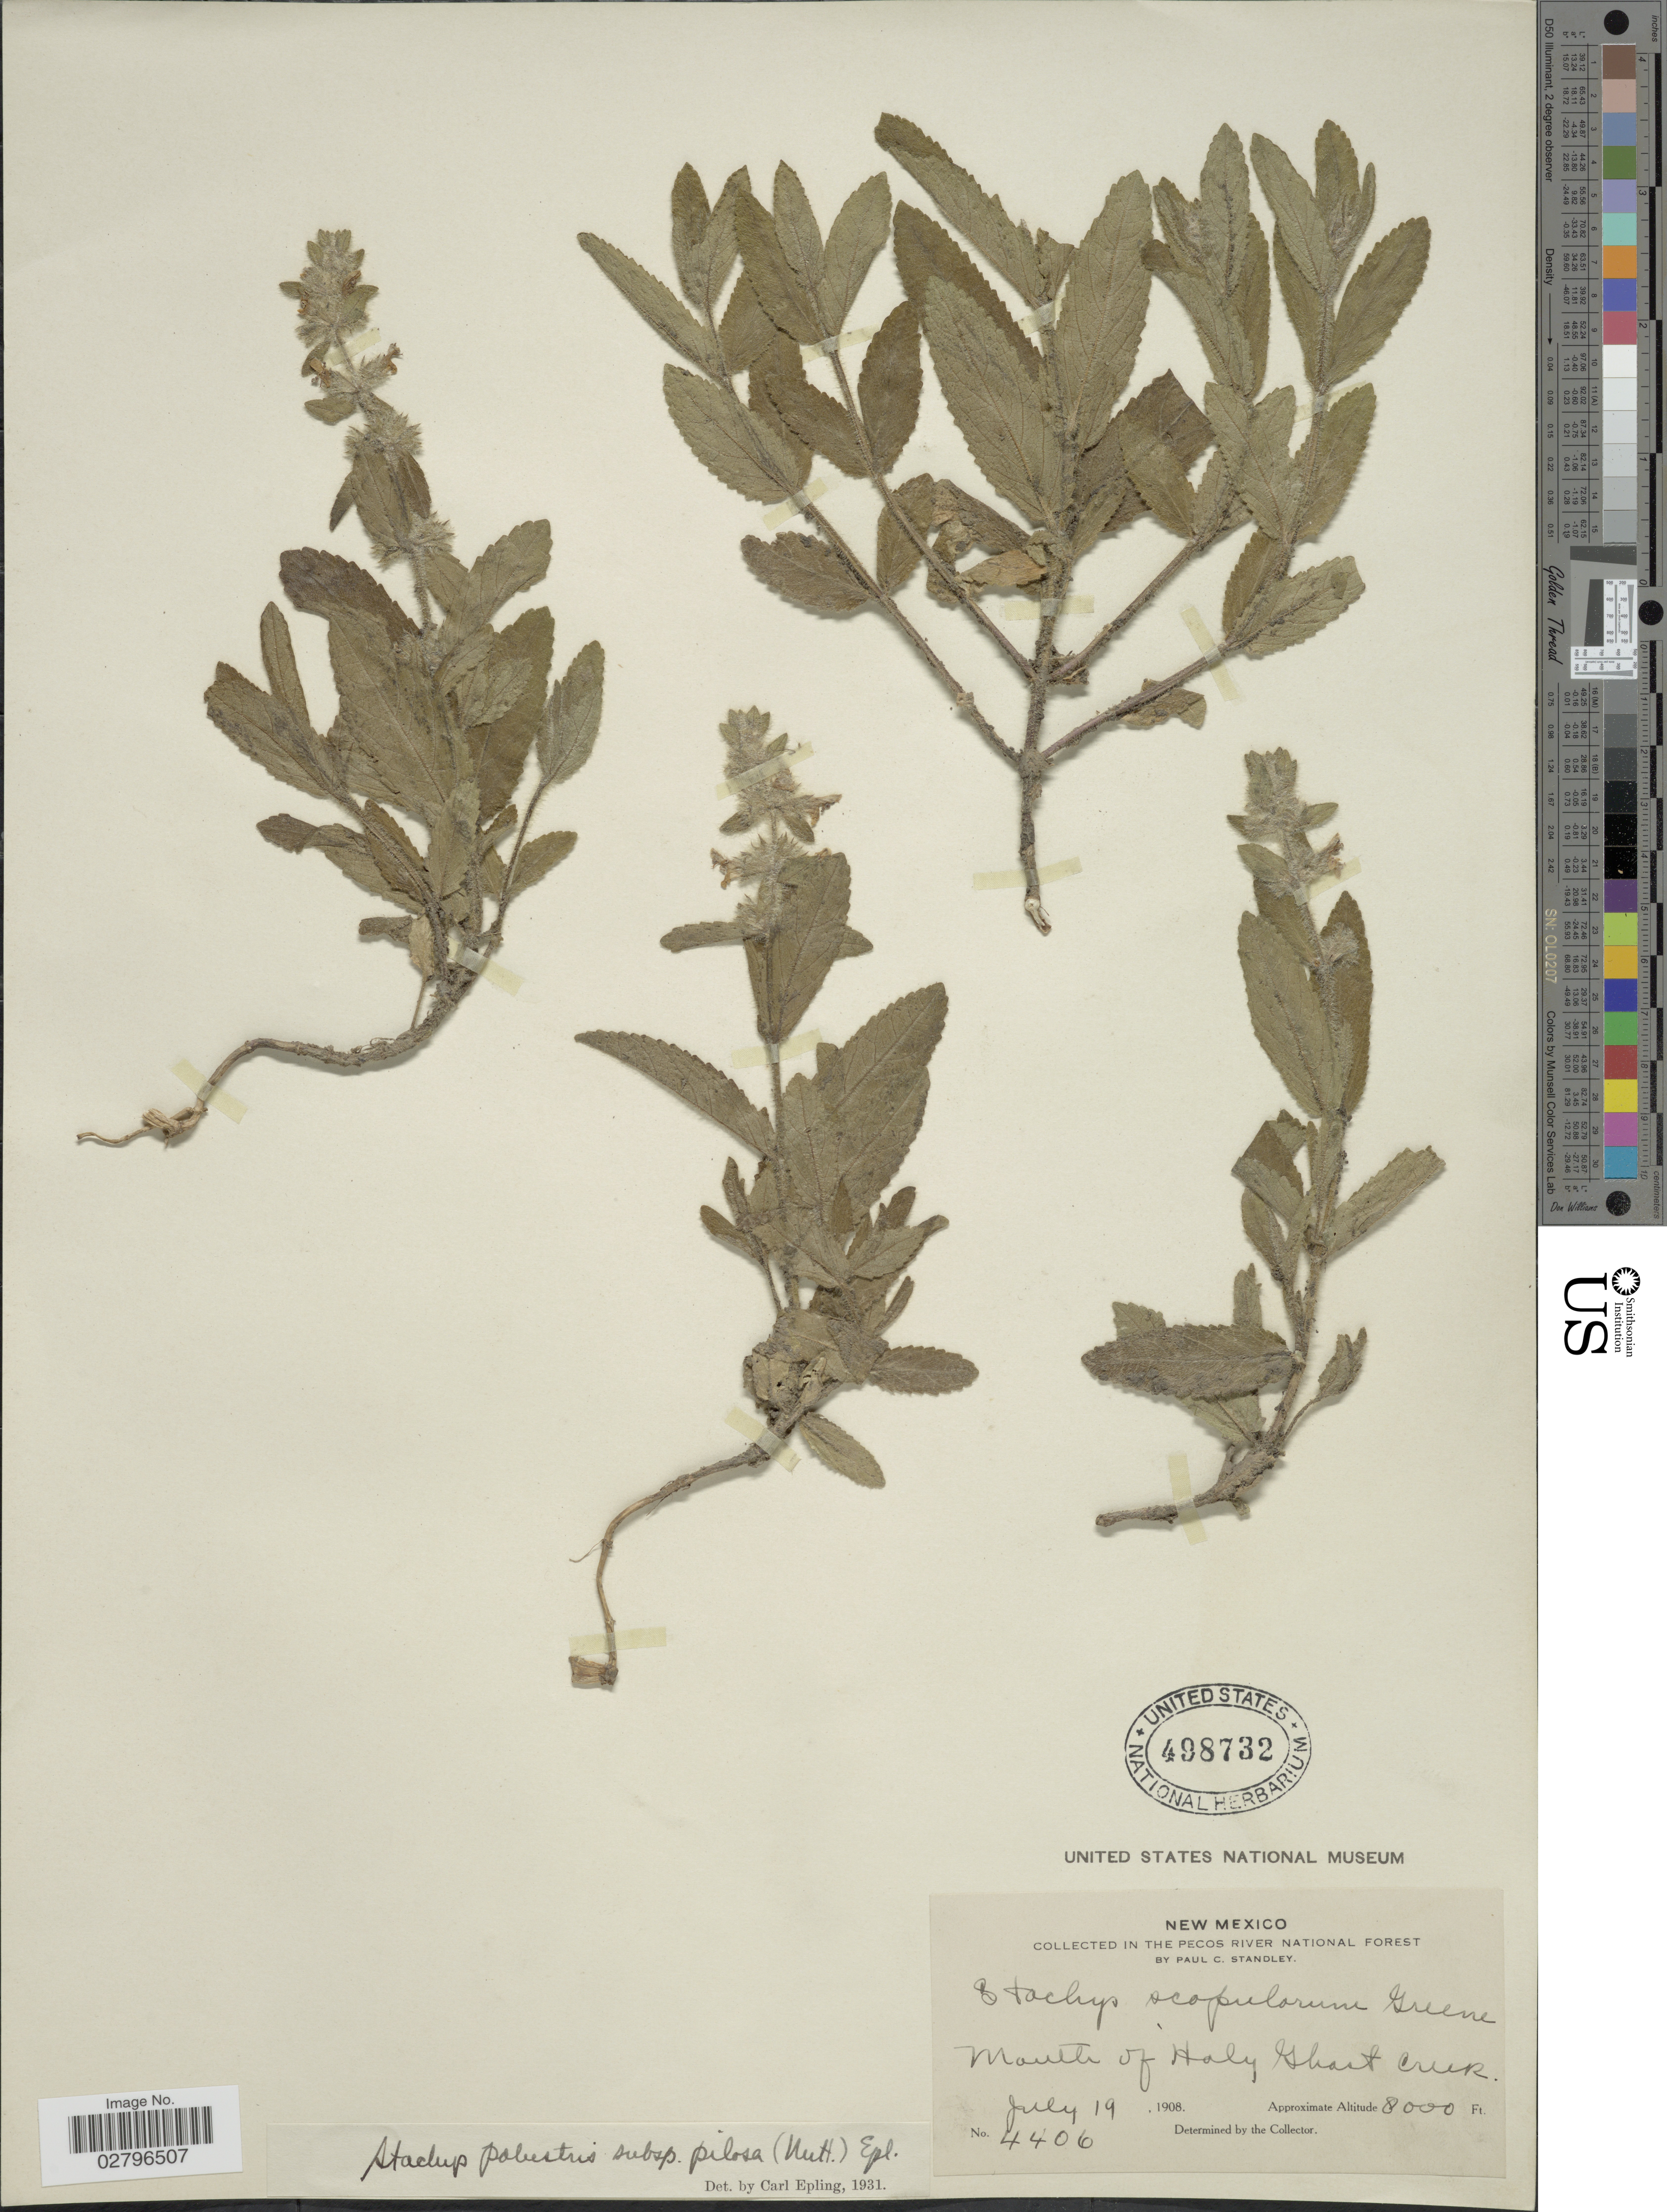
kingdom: Plantae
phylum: Tracheophyta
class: Magnoliopsida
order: Lamiales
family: Lamiaceae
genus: Stachys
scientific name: Stachys palustris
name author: L.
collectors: P. C. Standley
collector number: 4406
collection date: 1908-07-19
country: United States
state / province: New Mexico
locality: In the Pecos River National Forest. Mouth of Holy Ghost Creek.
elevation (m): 2438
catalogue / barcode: US 498732